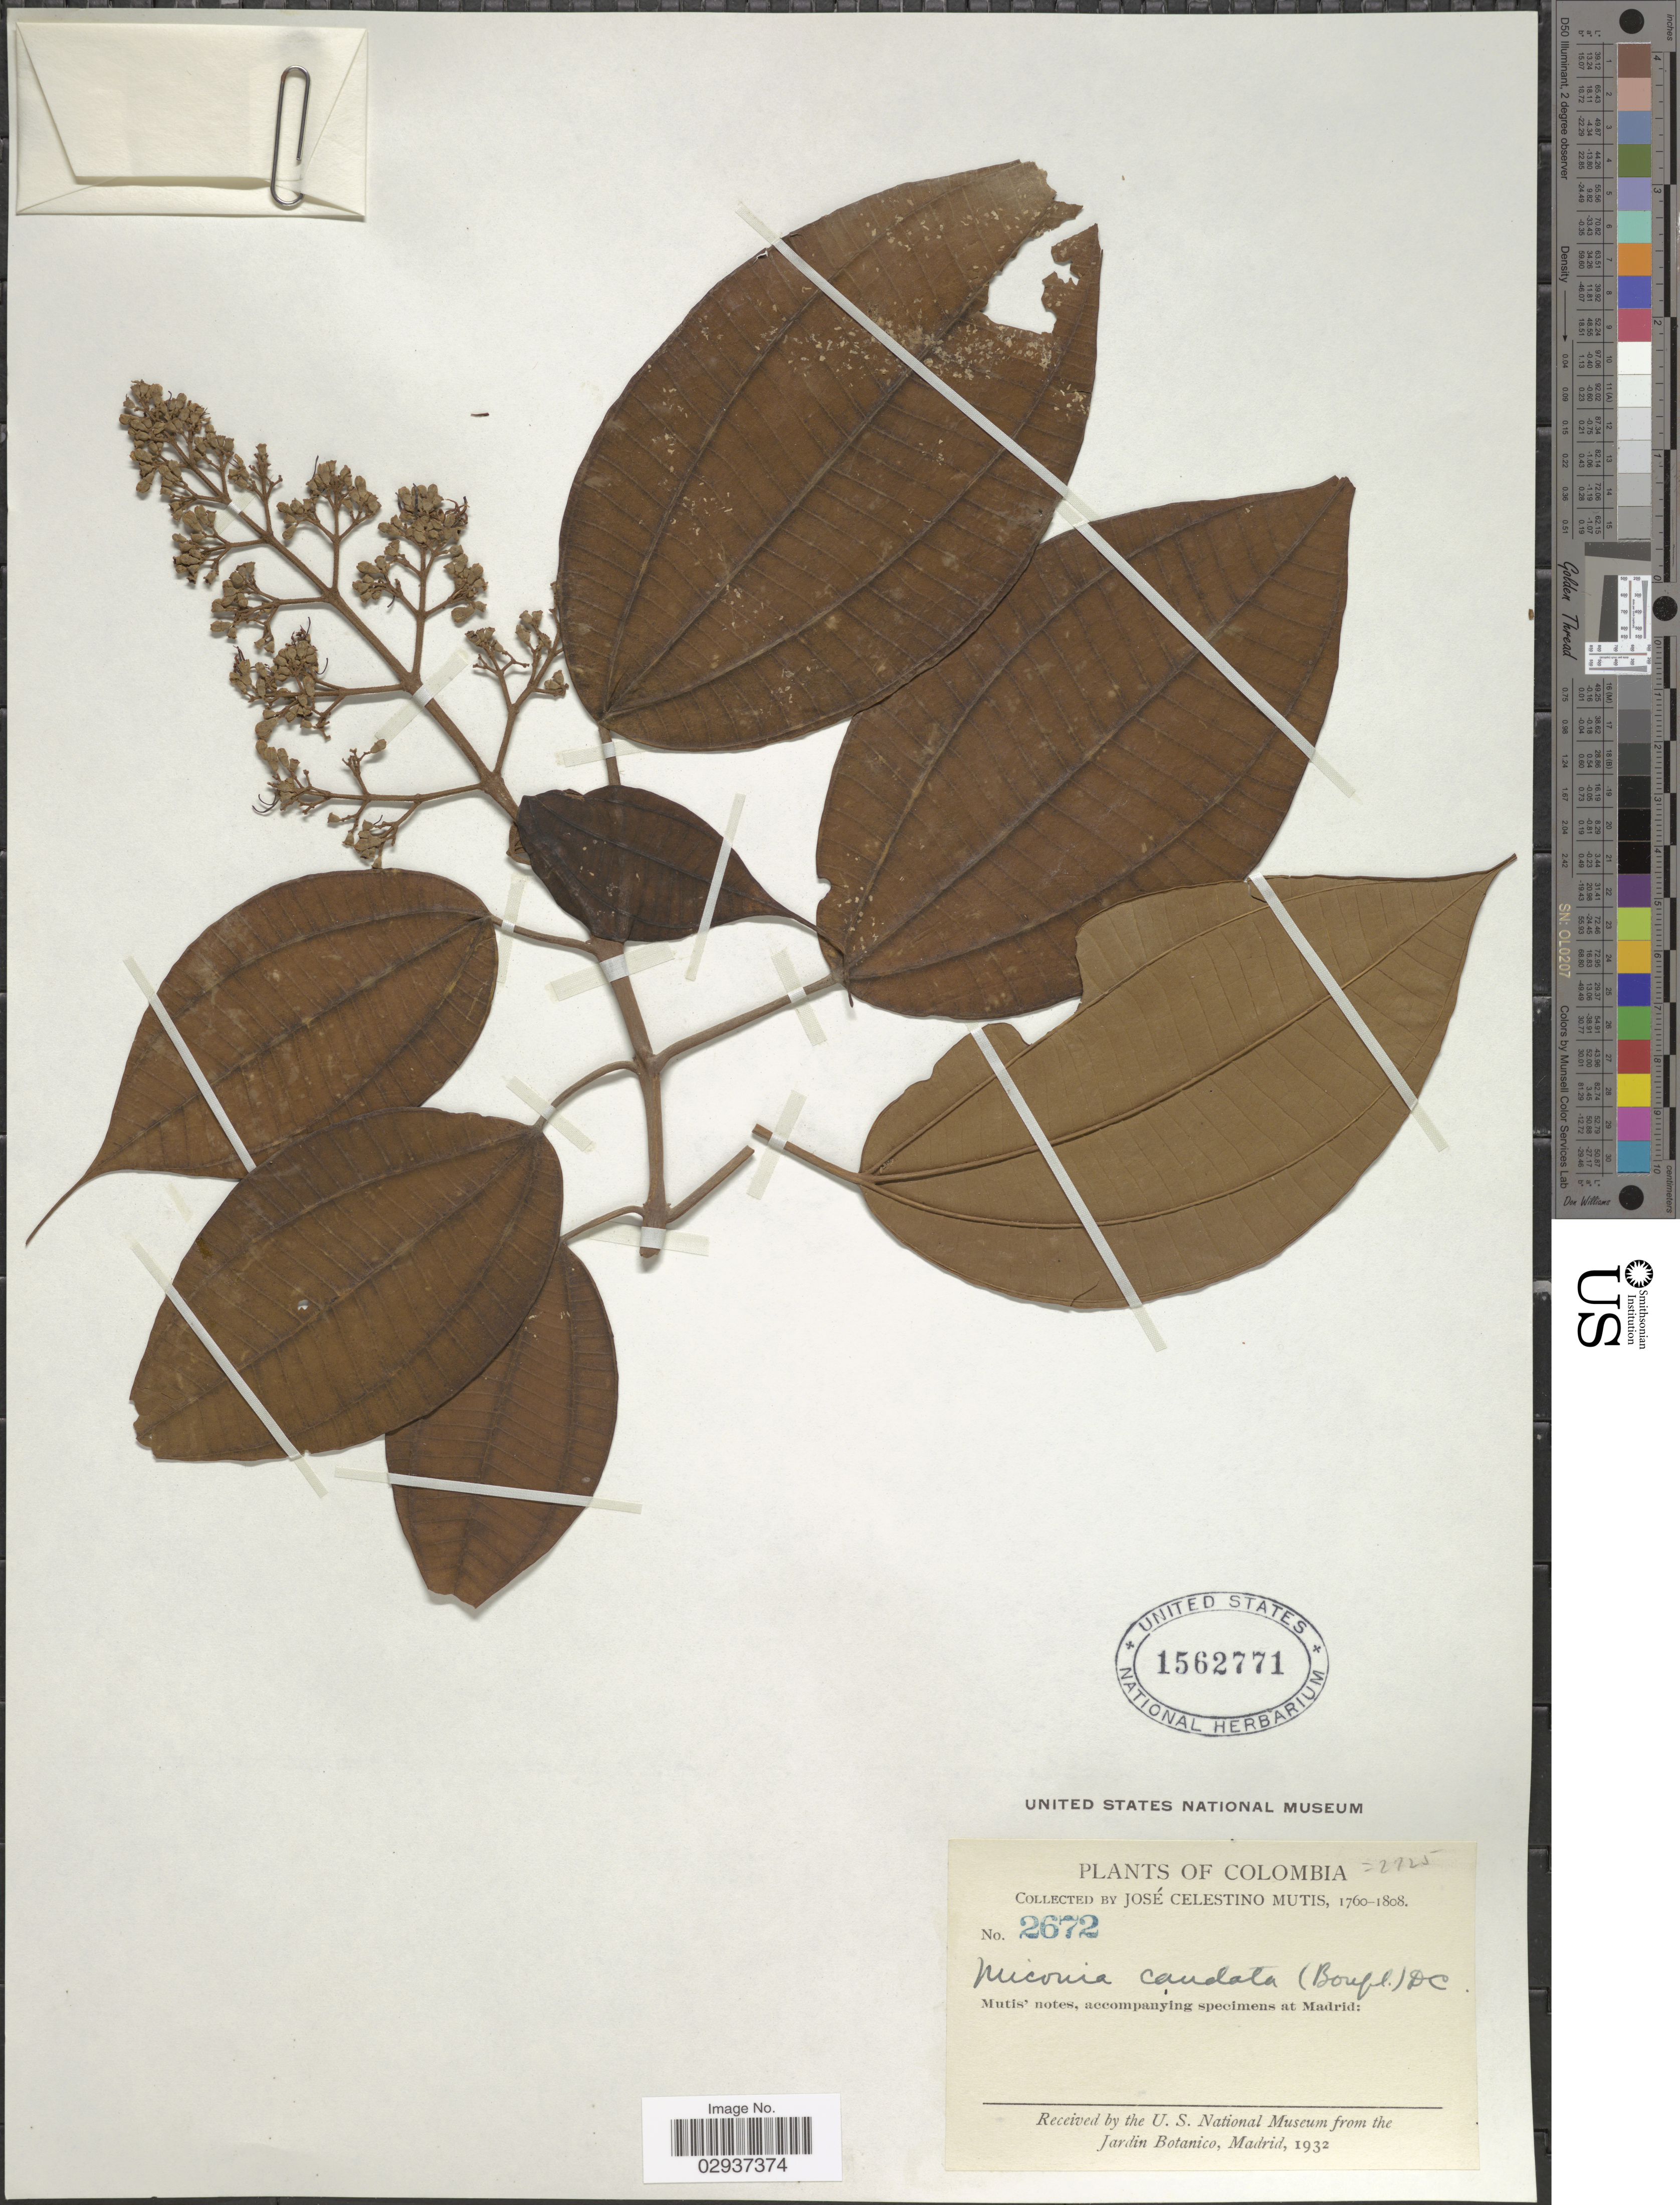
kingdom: Plantae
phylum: Tracheophyta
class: Magnoliopsida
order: Myrtales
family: Melastomataceae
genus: Miconia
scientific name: Miconia caudata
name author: (Bonpl.) DC.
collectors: J. C. B. Mutis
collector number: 2672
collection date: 1760/1808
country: Colombia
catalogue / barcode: US 1562771